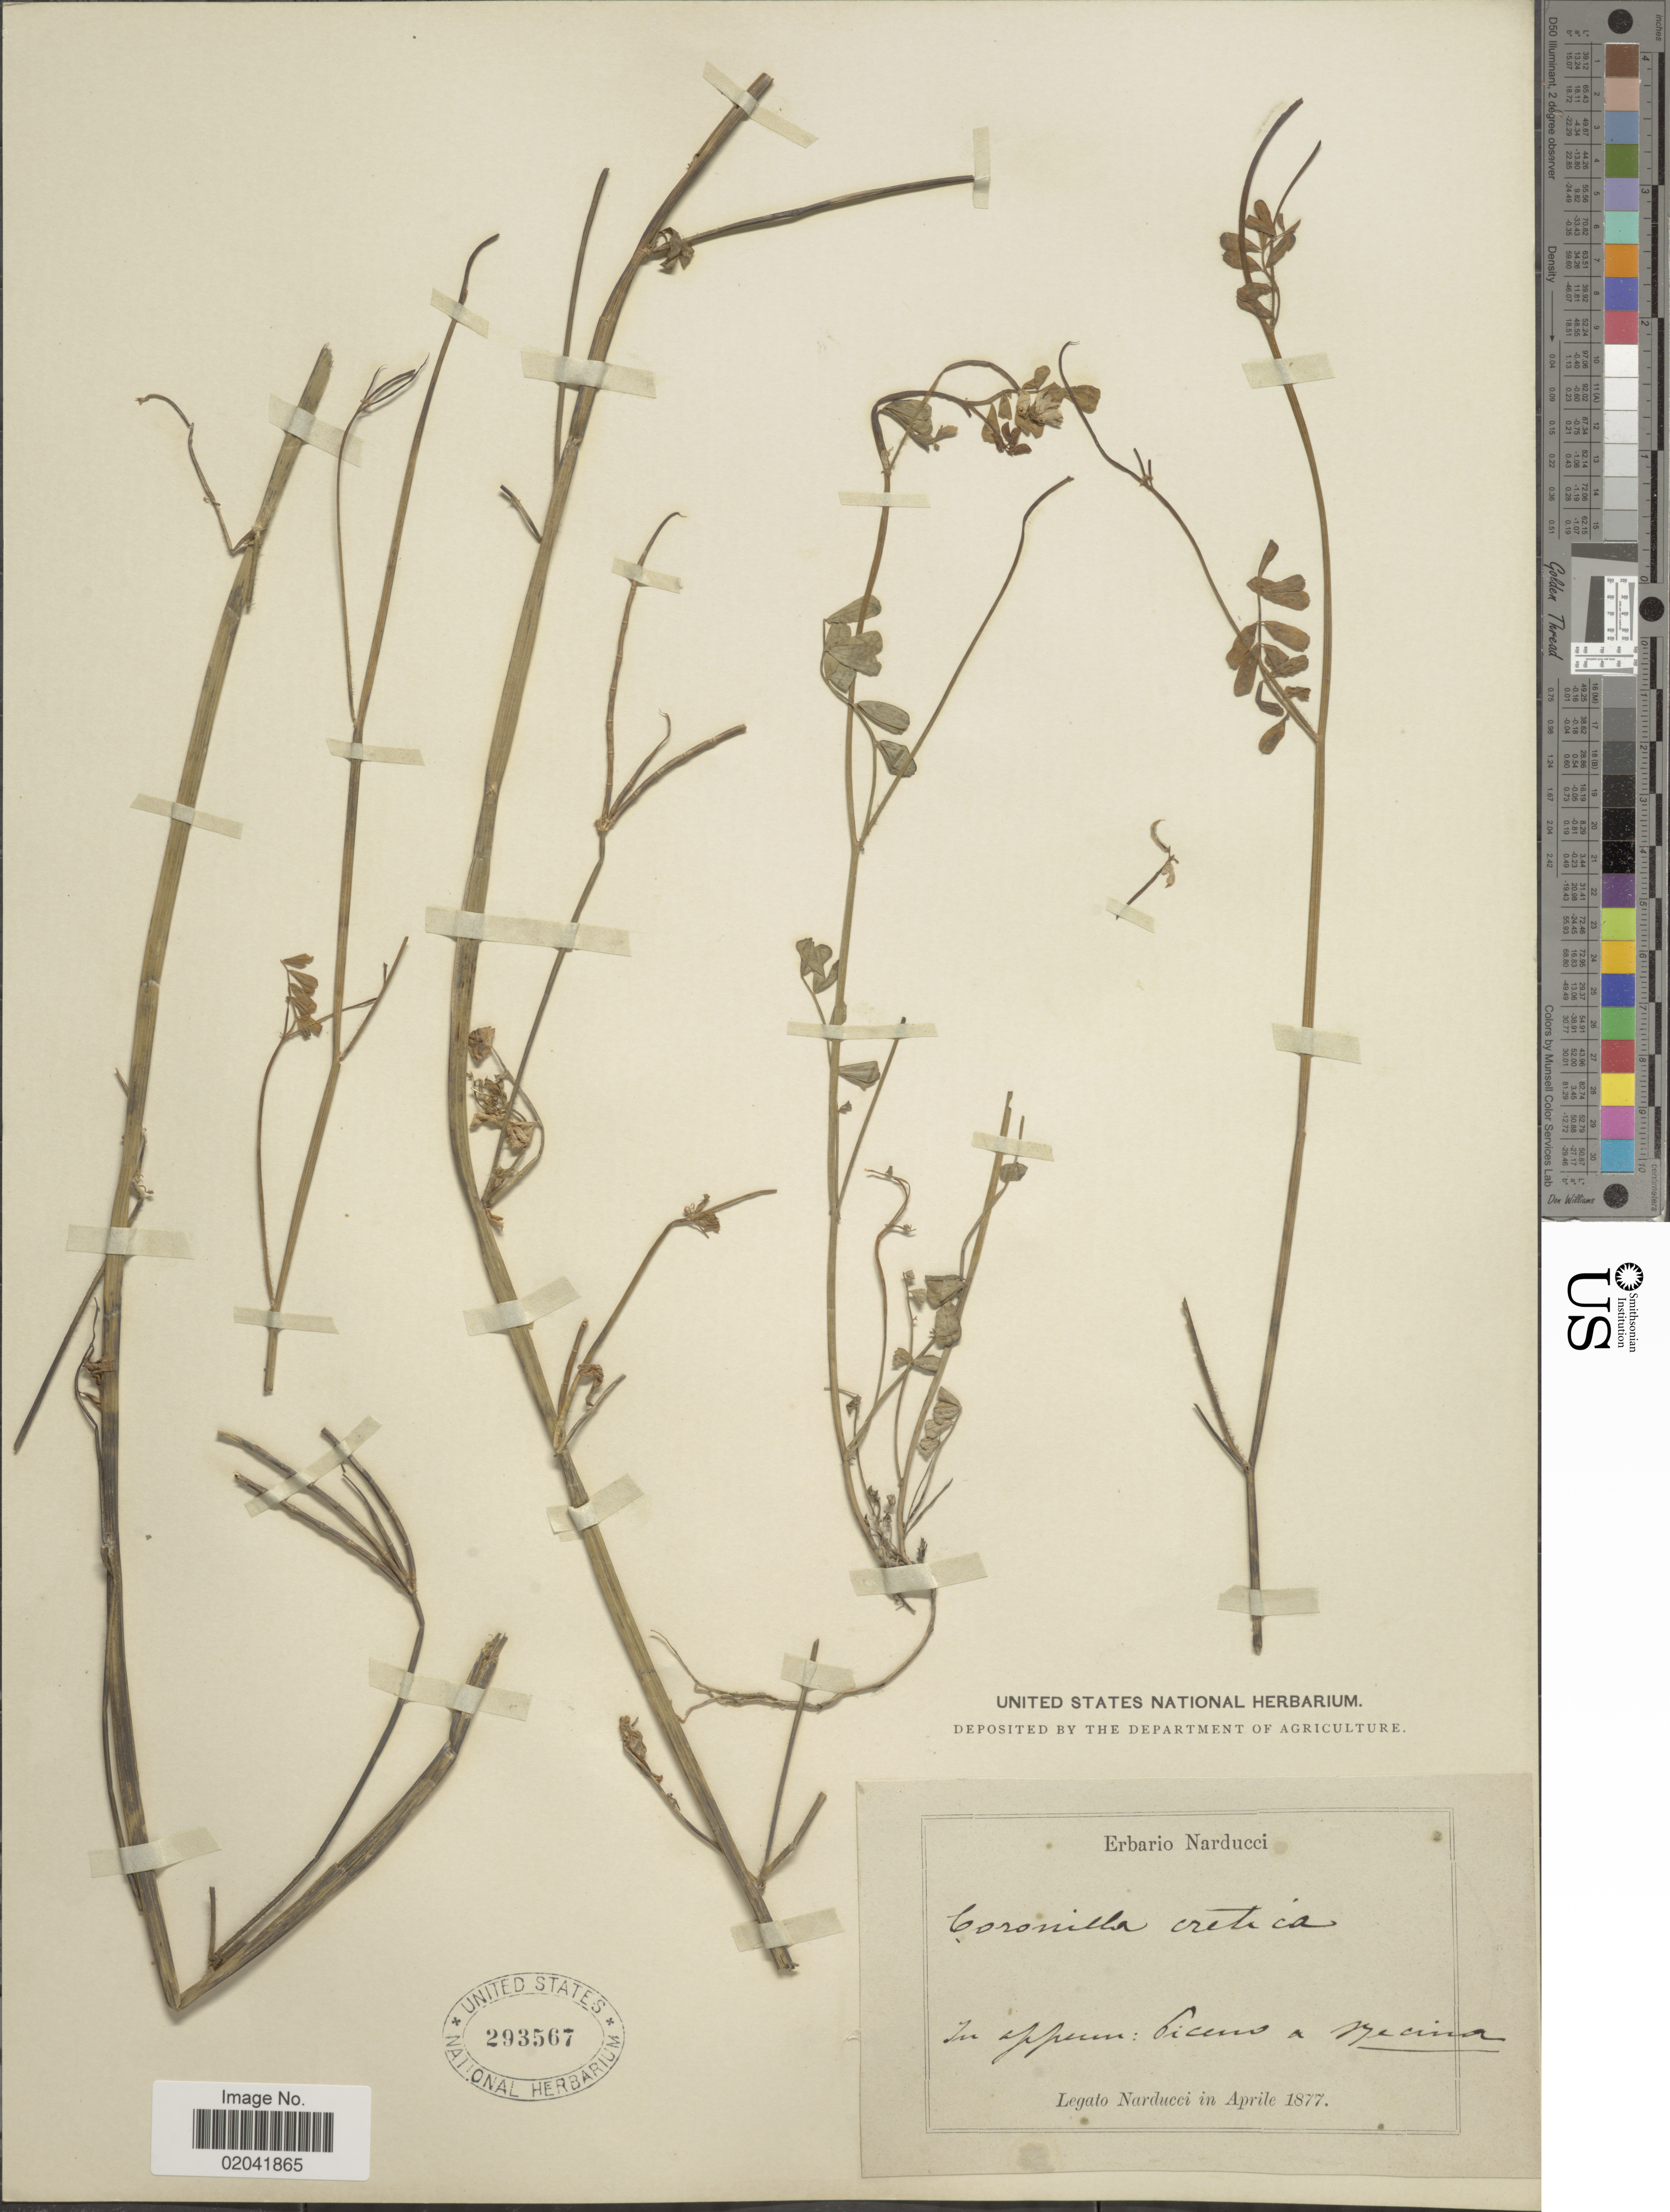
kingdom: Plantae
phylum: Tracheophyta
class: Magnoliopsida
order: Fabales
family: Fabaceae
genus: Coronilla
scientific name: Coronilla cretica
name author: L.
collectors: -. Narducci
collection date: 1877-04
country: Italy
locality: In appum: Piceno a Mecina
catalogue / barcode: US 293567